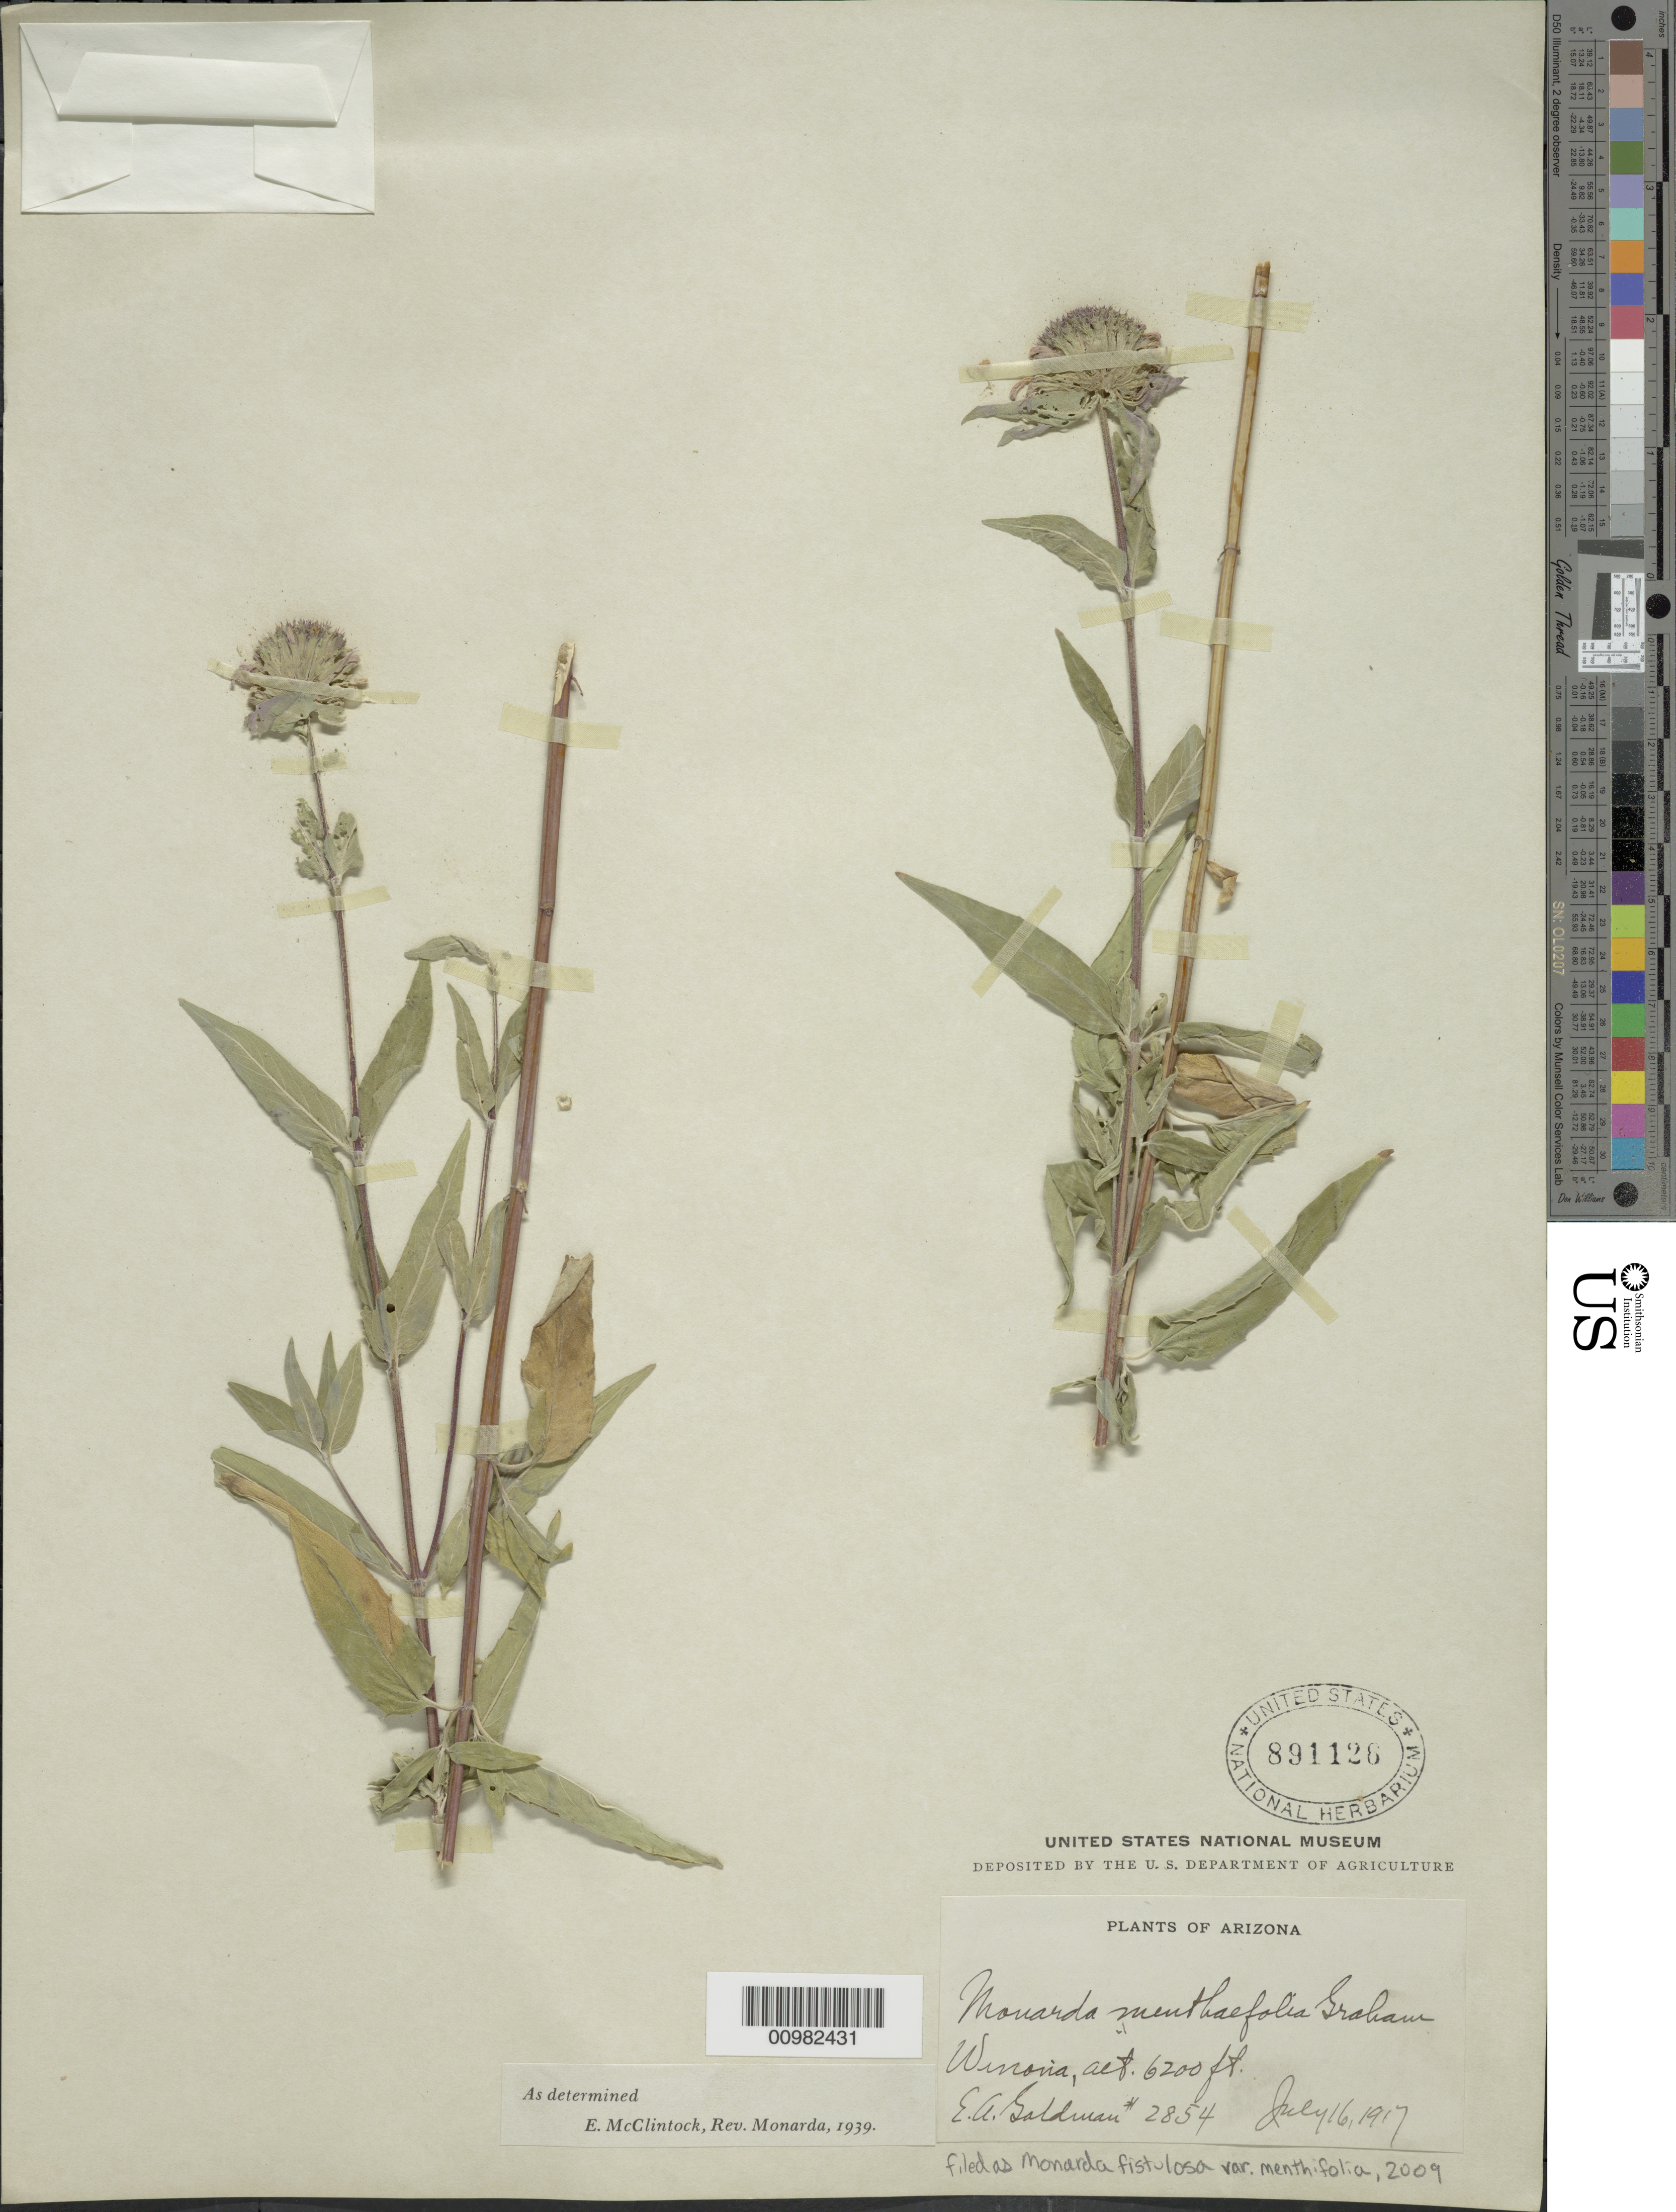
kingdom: Plantae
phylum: Tracheophyta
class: Magnoliopsida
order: Lamiales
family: Lamiaceae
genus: Monarda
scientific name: Monarda fistulosa var. menthifolia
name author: (Graham) Fernald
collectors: E. A. Goldman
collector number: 2854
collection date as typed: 16 Jul 1917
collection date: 1917-07-16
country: United States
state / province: Arizona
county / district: Coconino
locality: Winona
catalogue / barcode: US 891126